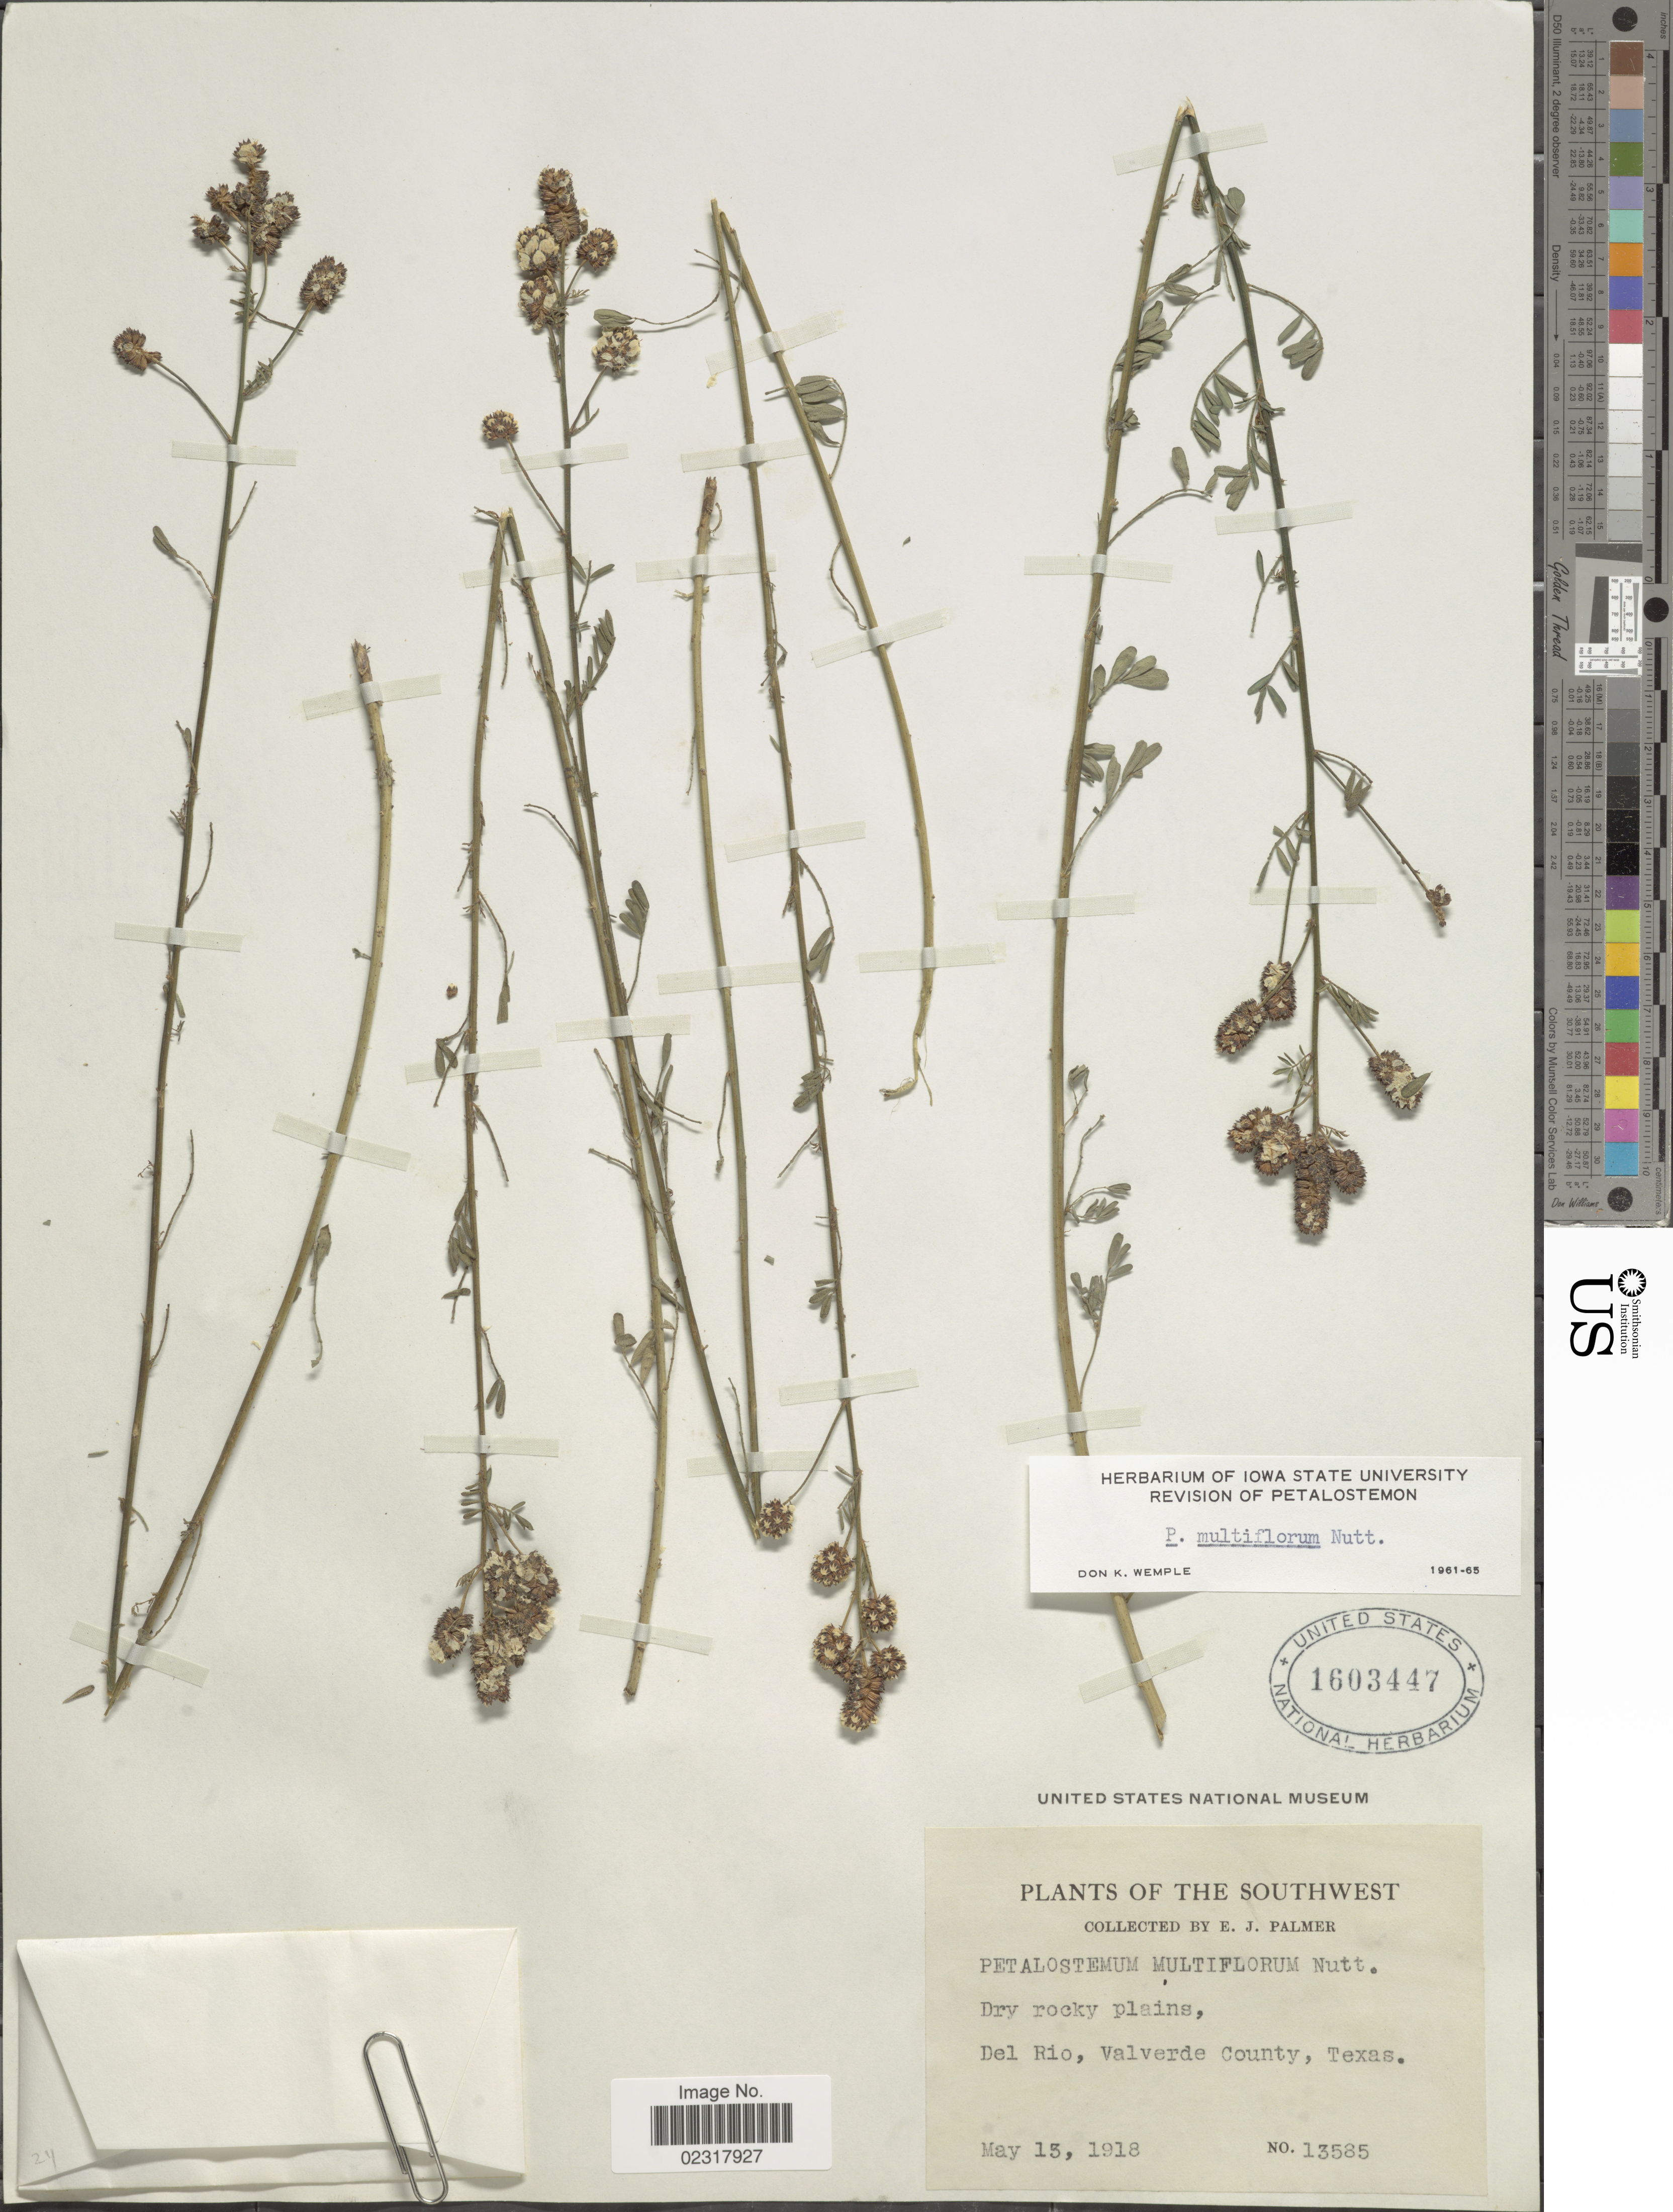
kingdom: Plantae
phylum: Tracheophyta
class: Magnoliopsida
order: Fabales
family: Fabaceae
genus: Dalea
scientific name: Dalea multiflora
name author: (Nutt.) Shinners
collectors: E. J. Palmer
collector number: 13585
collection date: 1918-05-15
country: United States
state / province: Texas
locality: Del Rio, Valverde County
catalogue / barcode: US 1603447